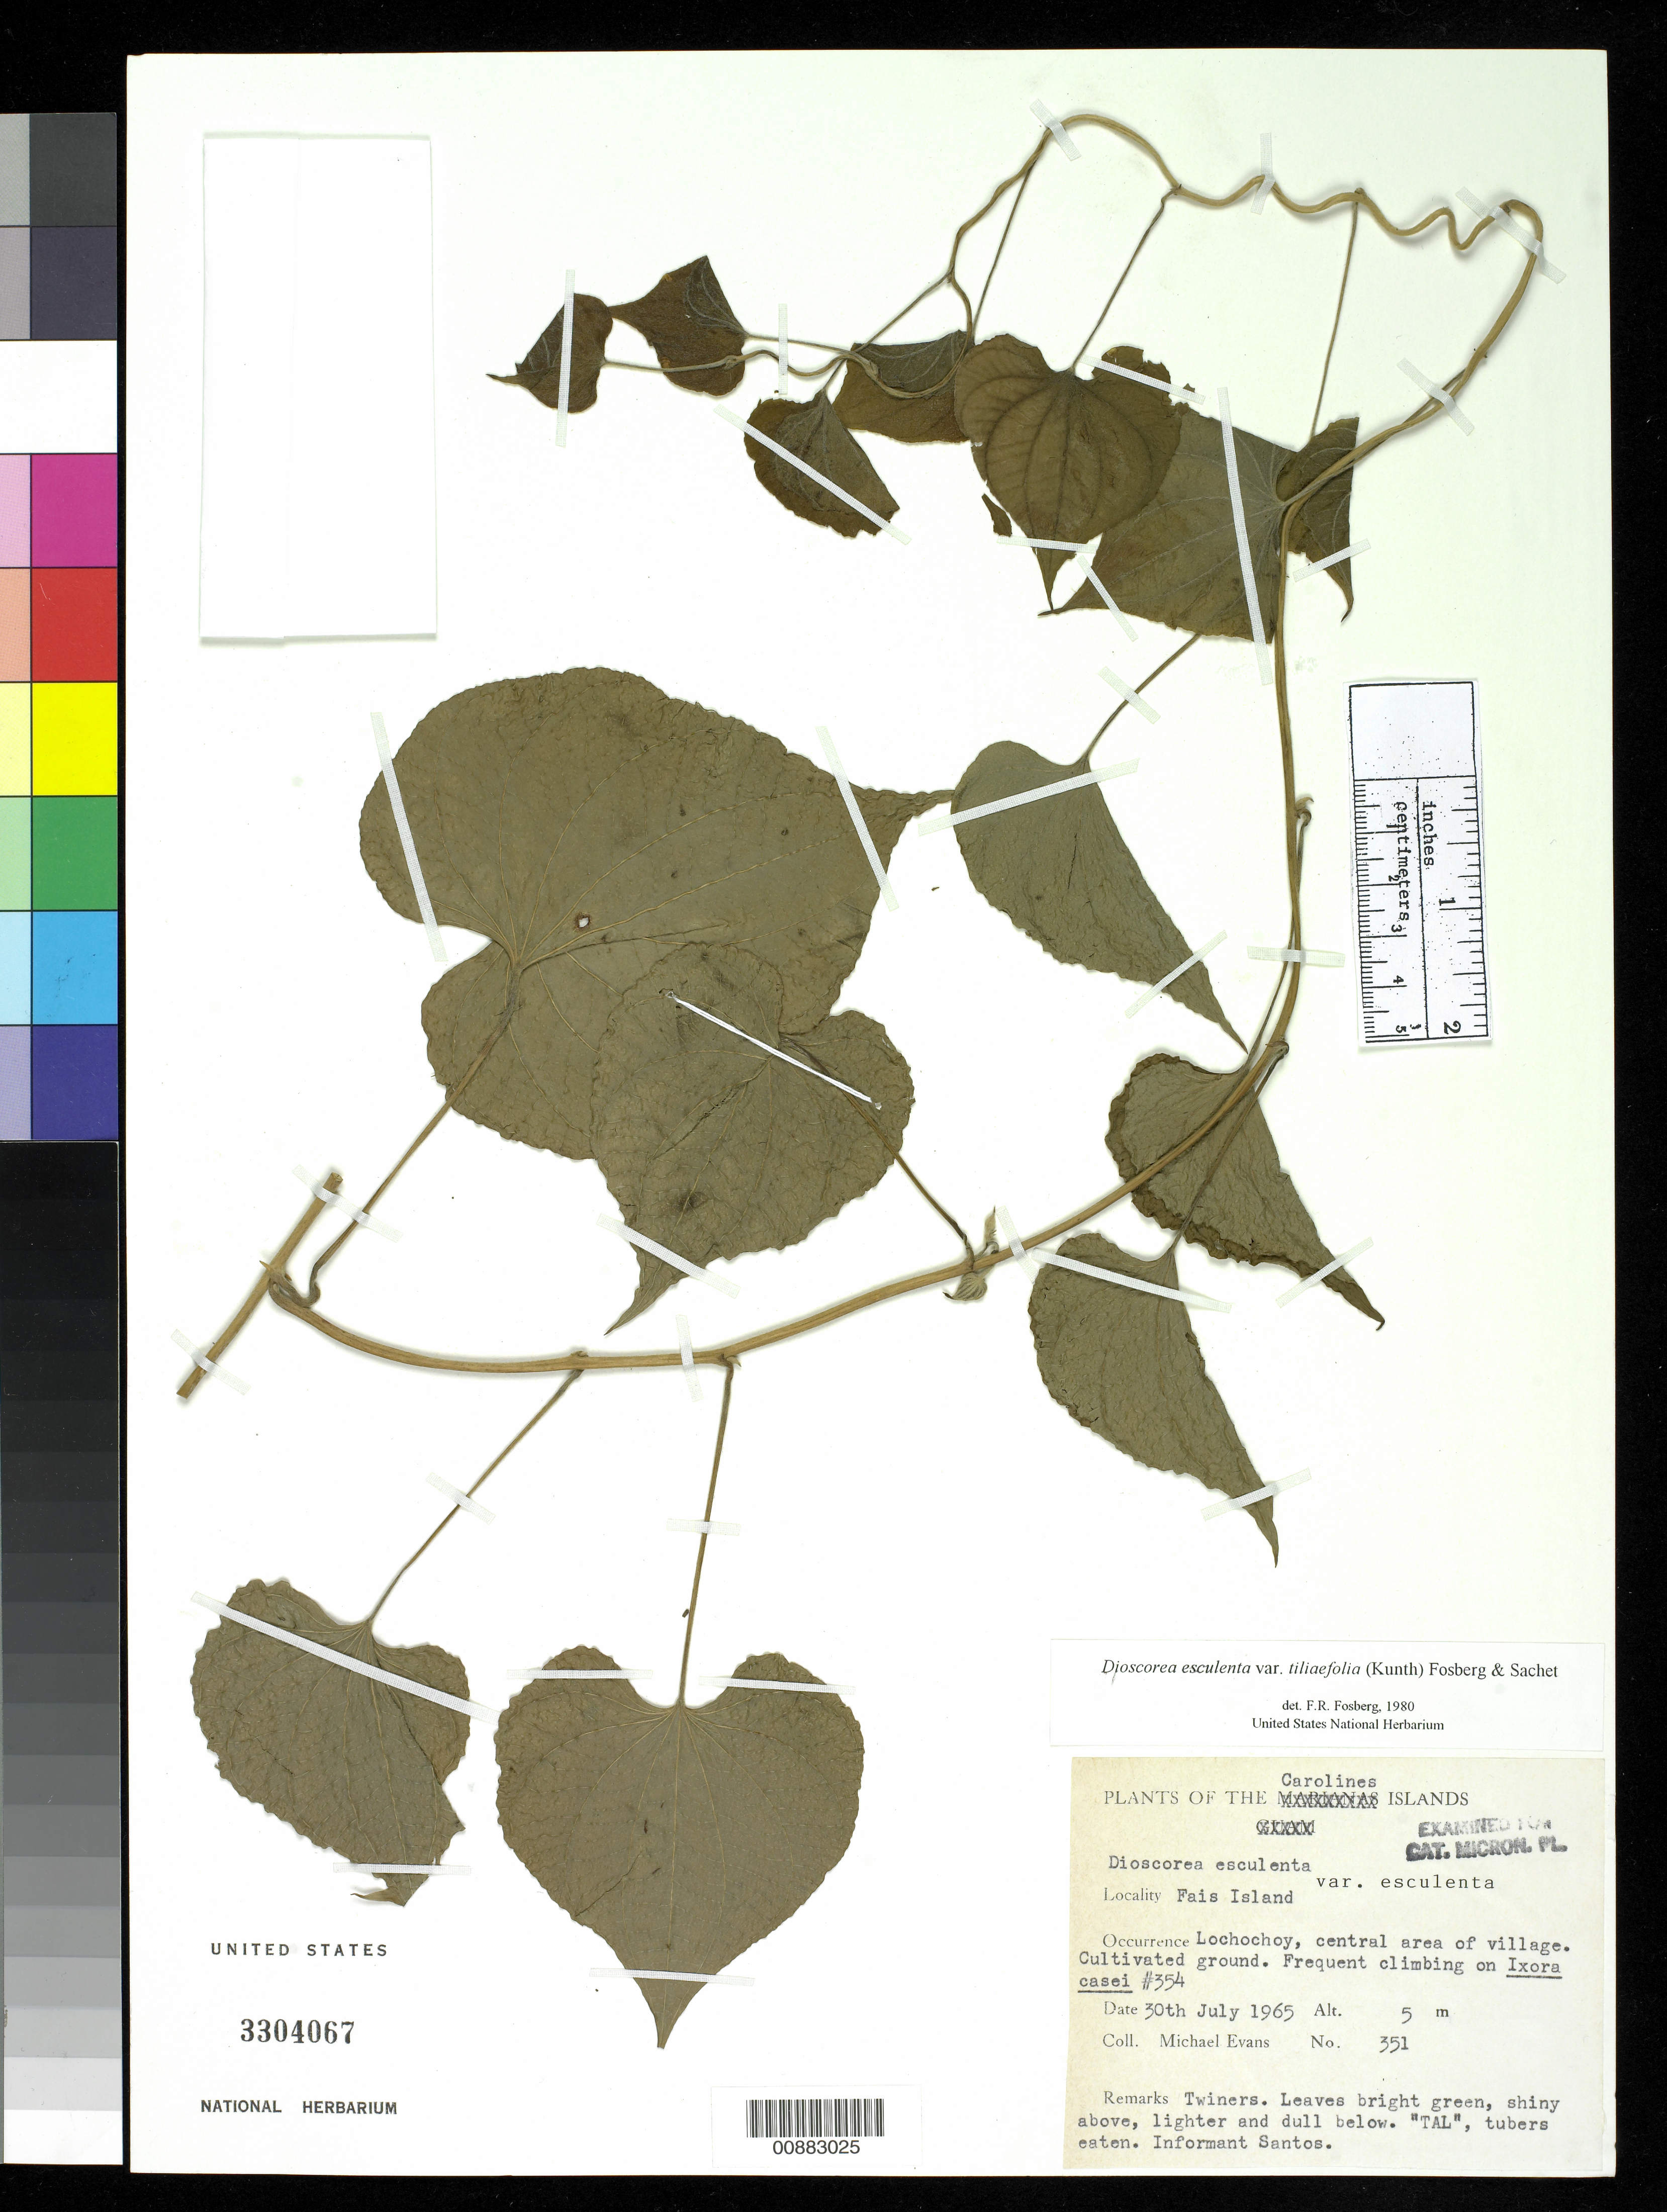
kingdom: Plantae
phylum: Tracheophyta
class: Liliopsida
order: Dioscoreales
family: Dioscoreaceae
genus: Dioscorea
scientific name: Dioscorea esculenta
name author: (Lour.) Burkill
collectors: M. Evans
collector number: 351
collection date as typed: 30 Jul 1965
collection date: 1965-07-30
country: Micronesia, Federated States of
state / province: Yap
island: Fais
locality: Lochochoy, central area of village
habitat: Cultivated ground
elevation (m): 5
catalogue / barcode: US 3304067